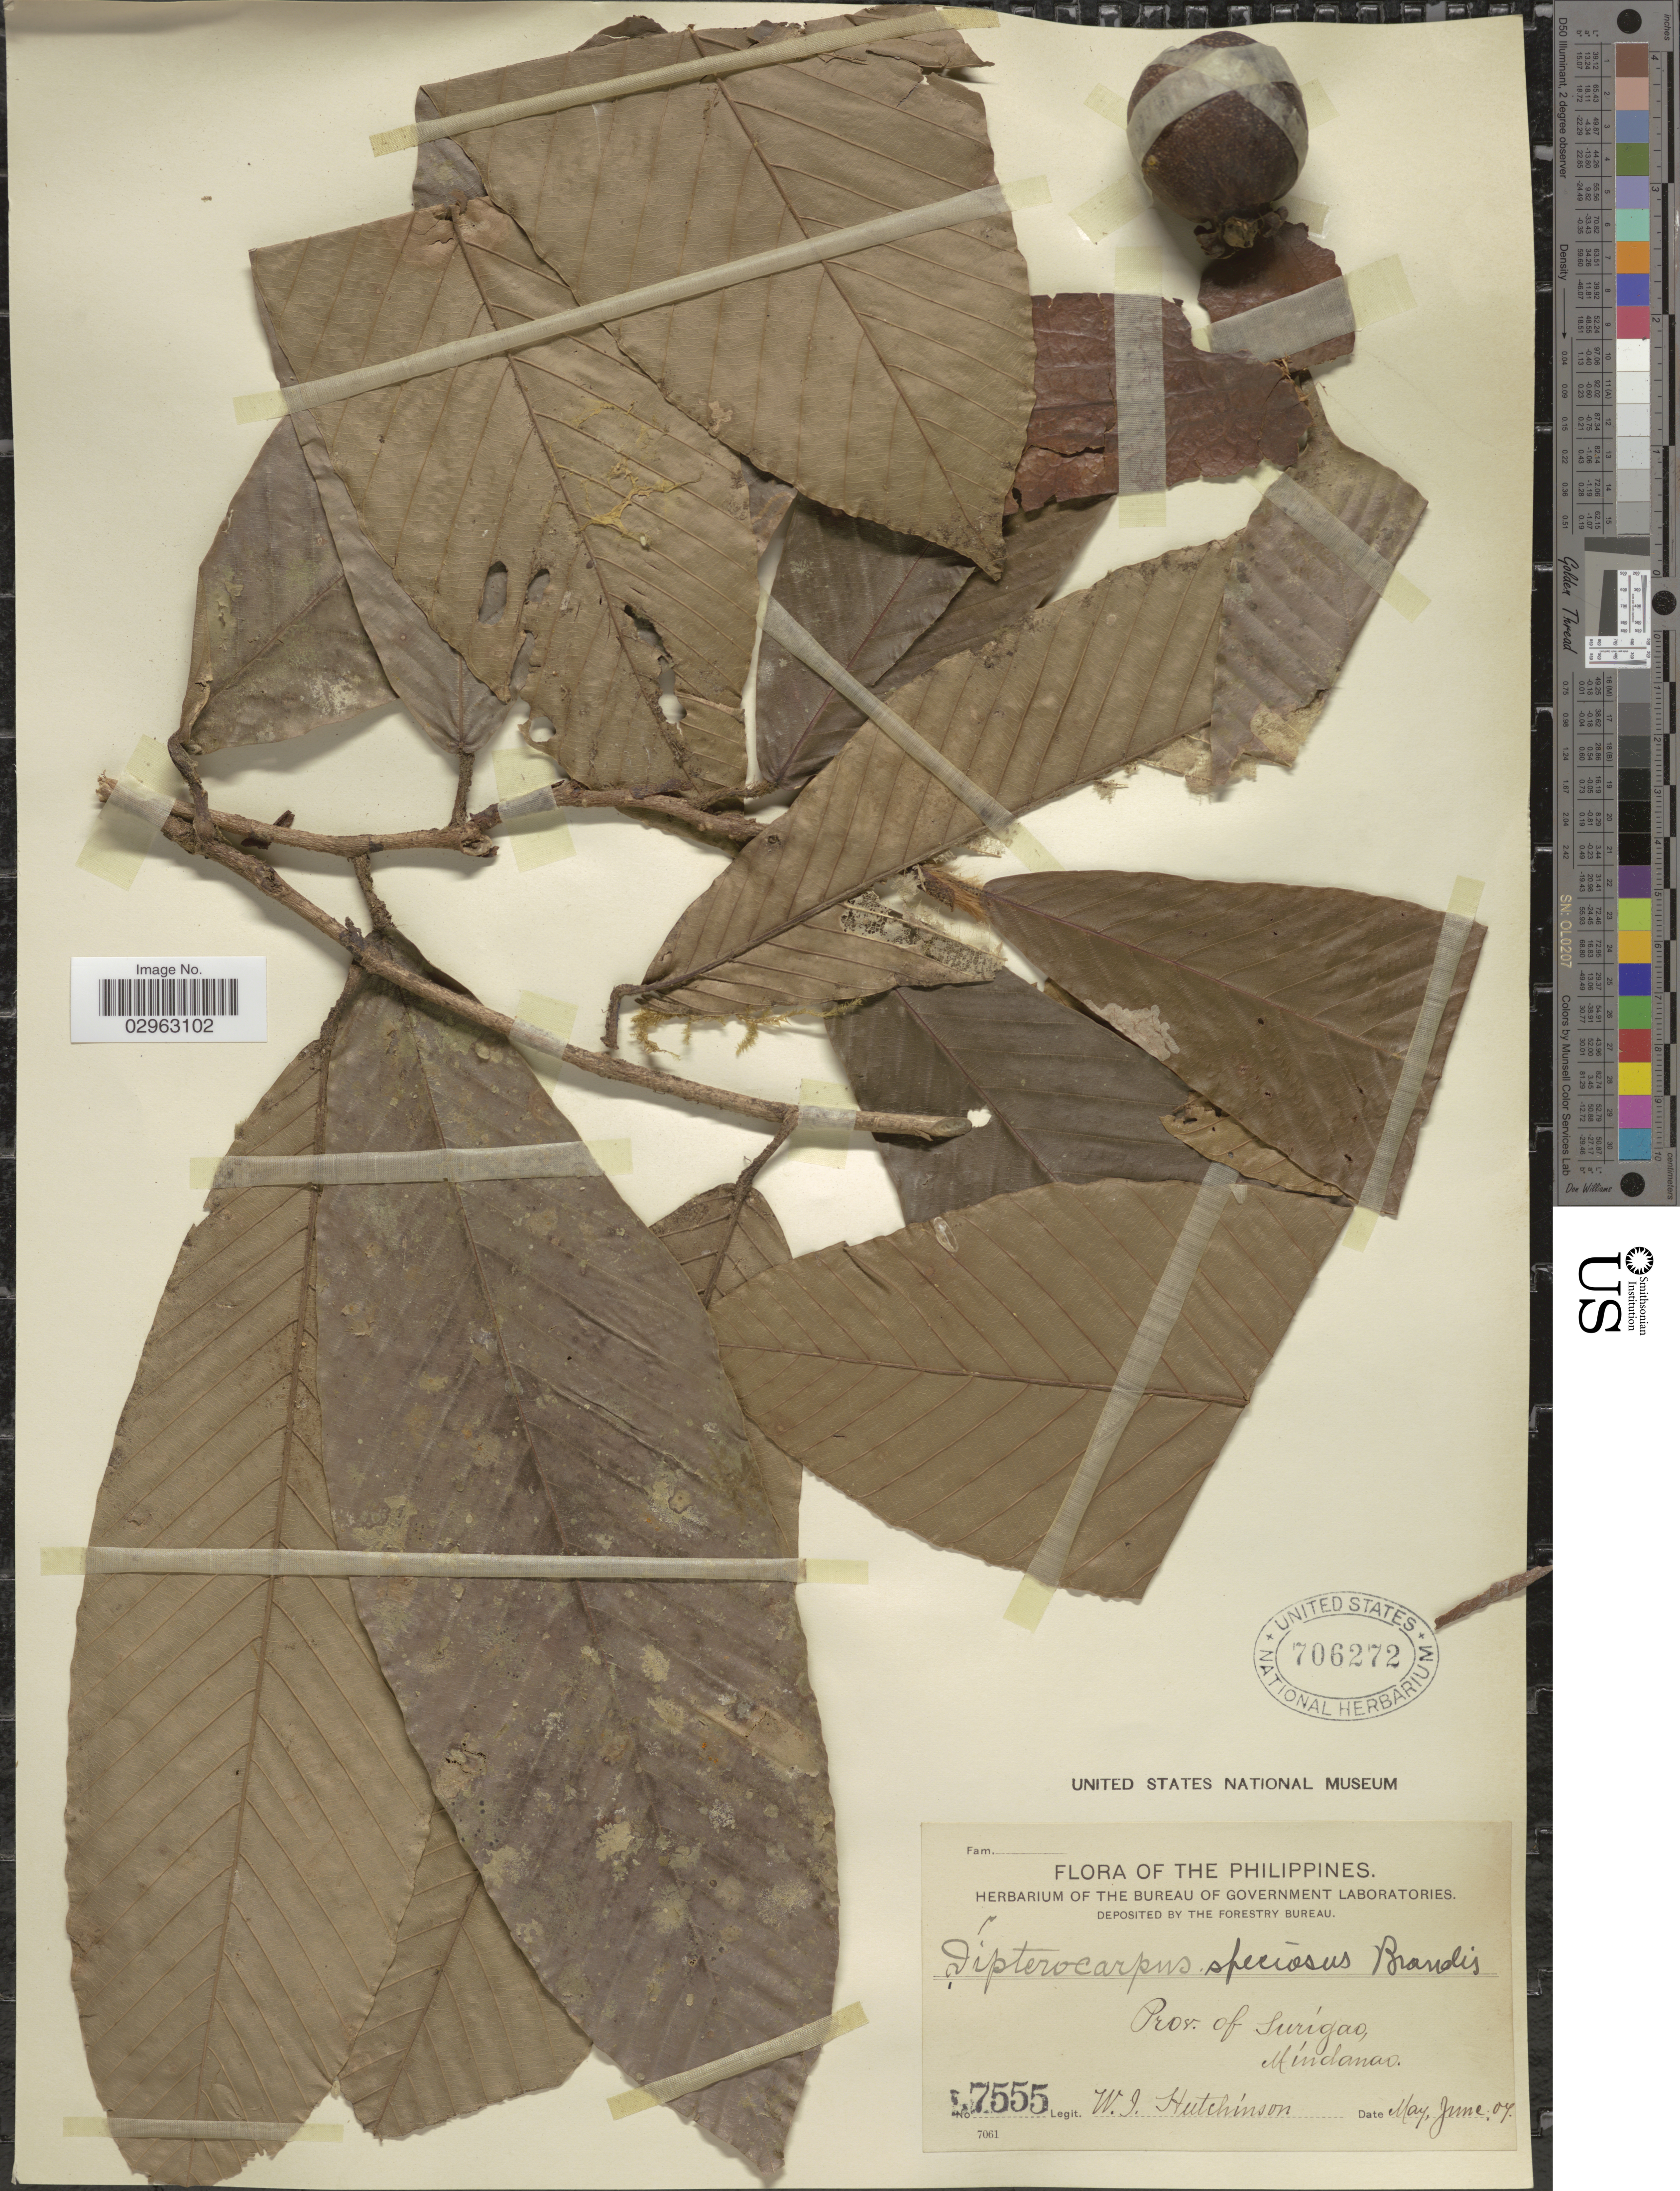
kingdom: Plantae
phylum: Tracheophyta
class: Magnoliopsida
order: Malvales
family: Dipterocarpaceae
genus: Dipterocarpus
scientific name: Dipterocarpus speciosus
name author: Brandis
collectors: W. J. Hutchinson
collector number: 7555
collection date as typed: Transcribed d/m/y: /5/7 to /6/7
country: Philippines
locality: Prov. of Surigao, Mindanao.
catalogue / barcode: US 706272